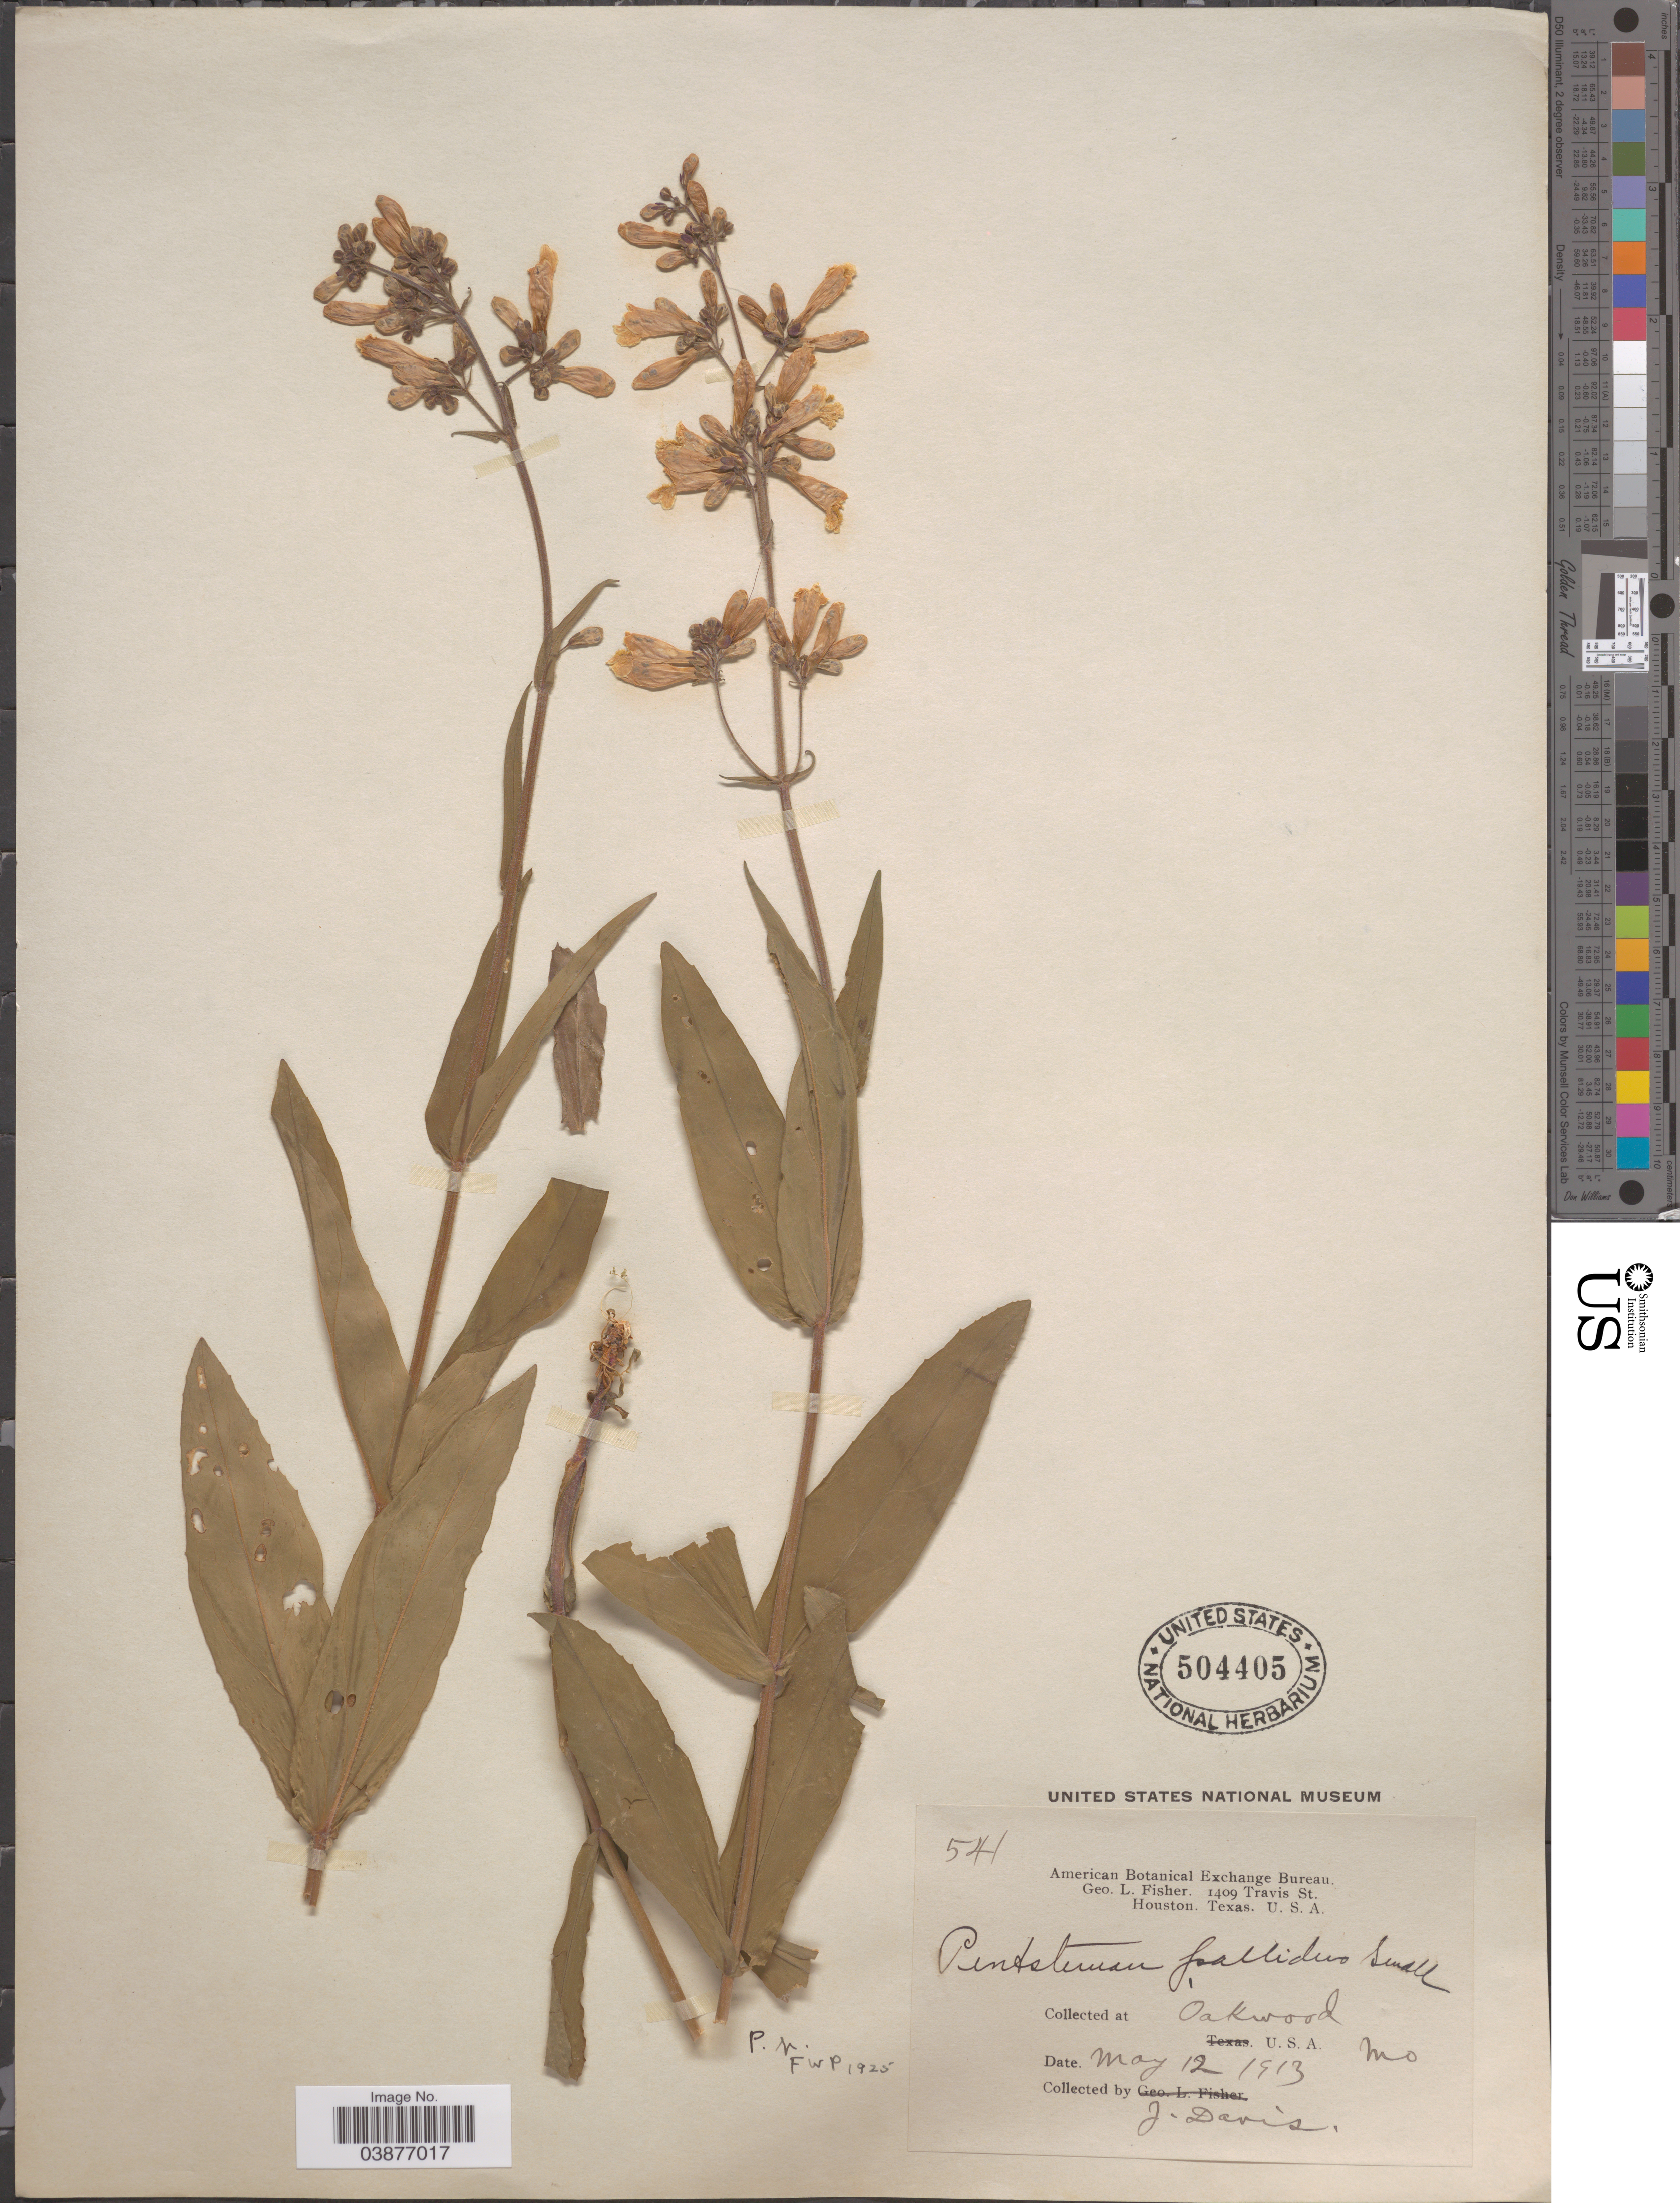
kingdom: Plantae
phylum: Tracheophyta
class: Magnoliopsida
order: Lamiales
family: Plantaginaceae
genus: Penstemon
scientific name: Penstemon pallidus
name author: Small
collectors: J. Davis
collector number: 541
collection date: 1913-05-12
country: United States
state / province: Missouri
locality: Oakwood.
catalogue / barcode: US 504405